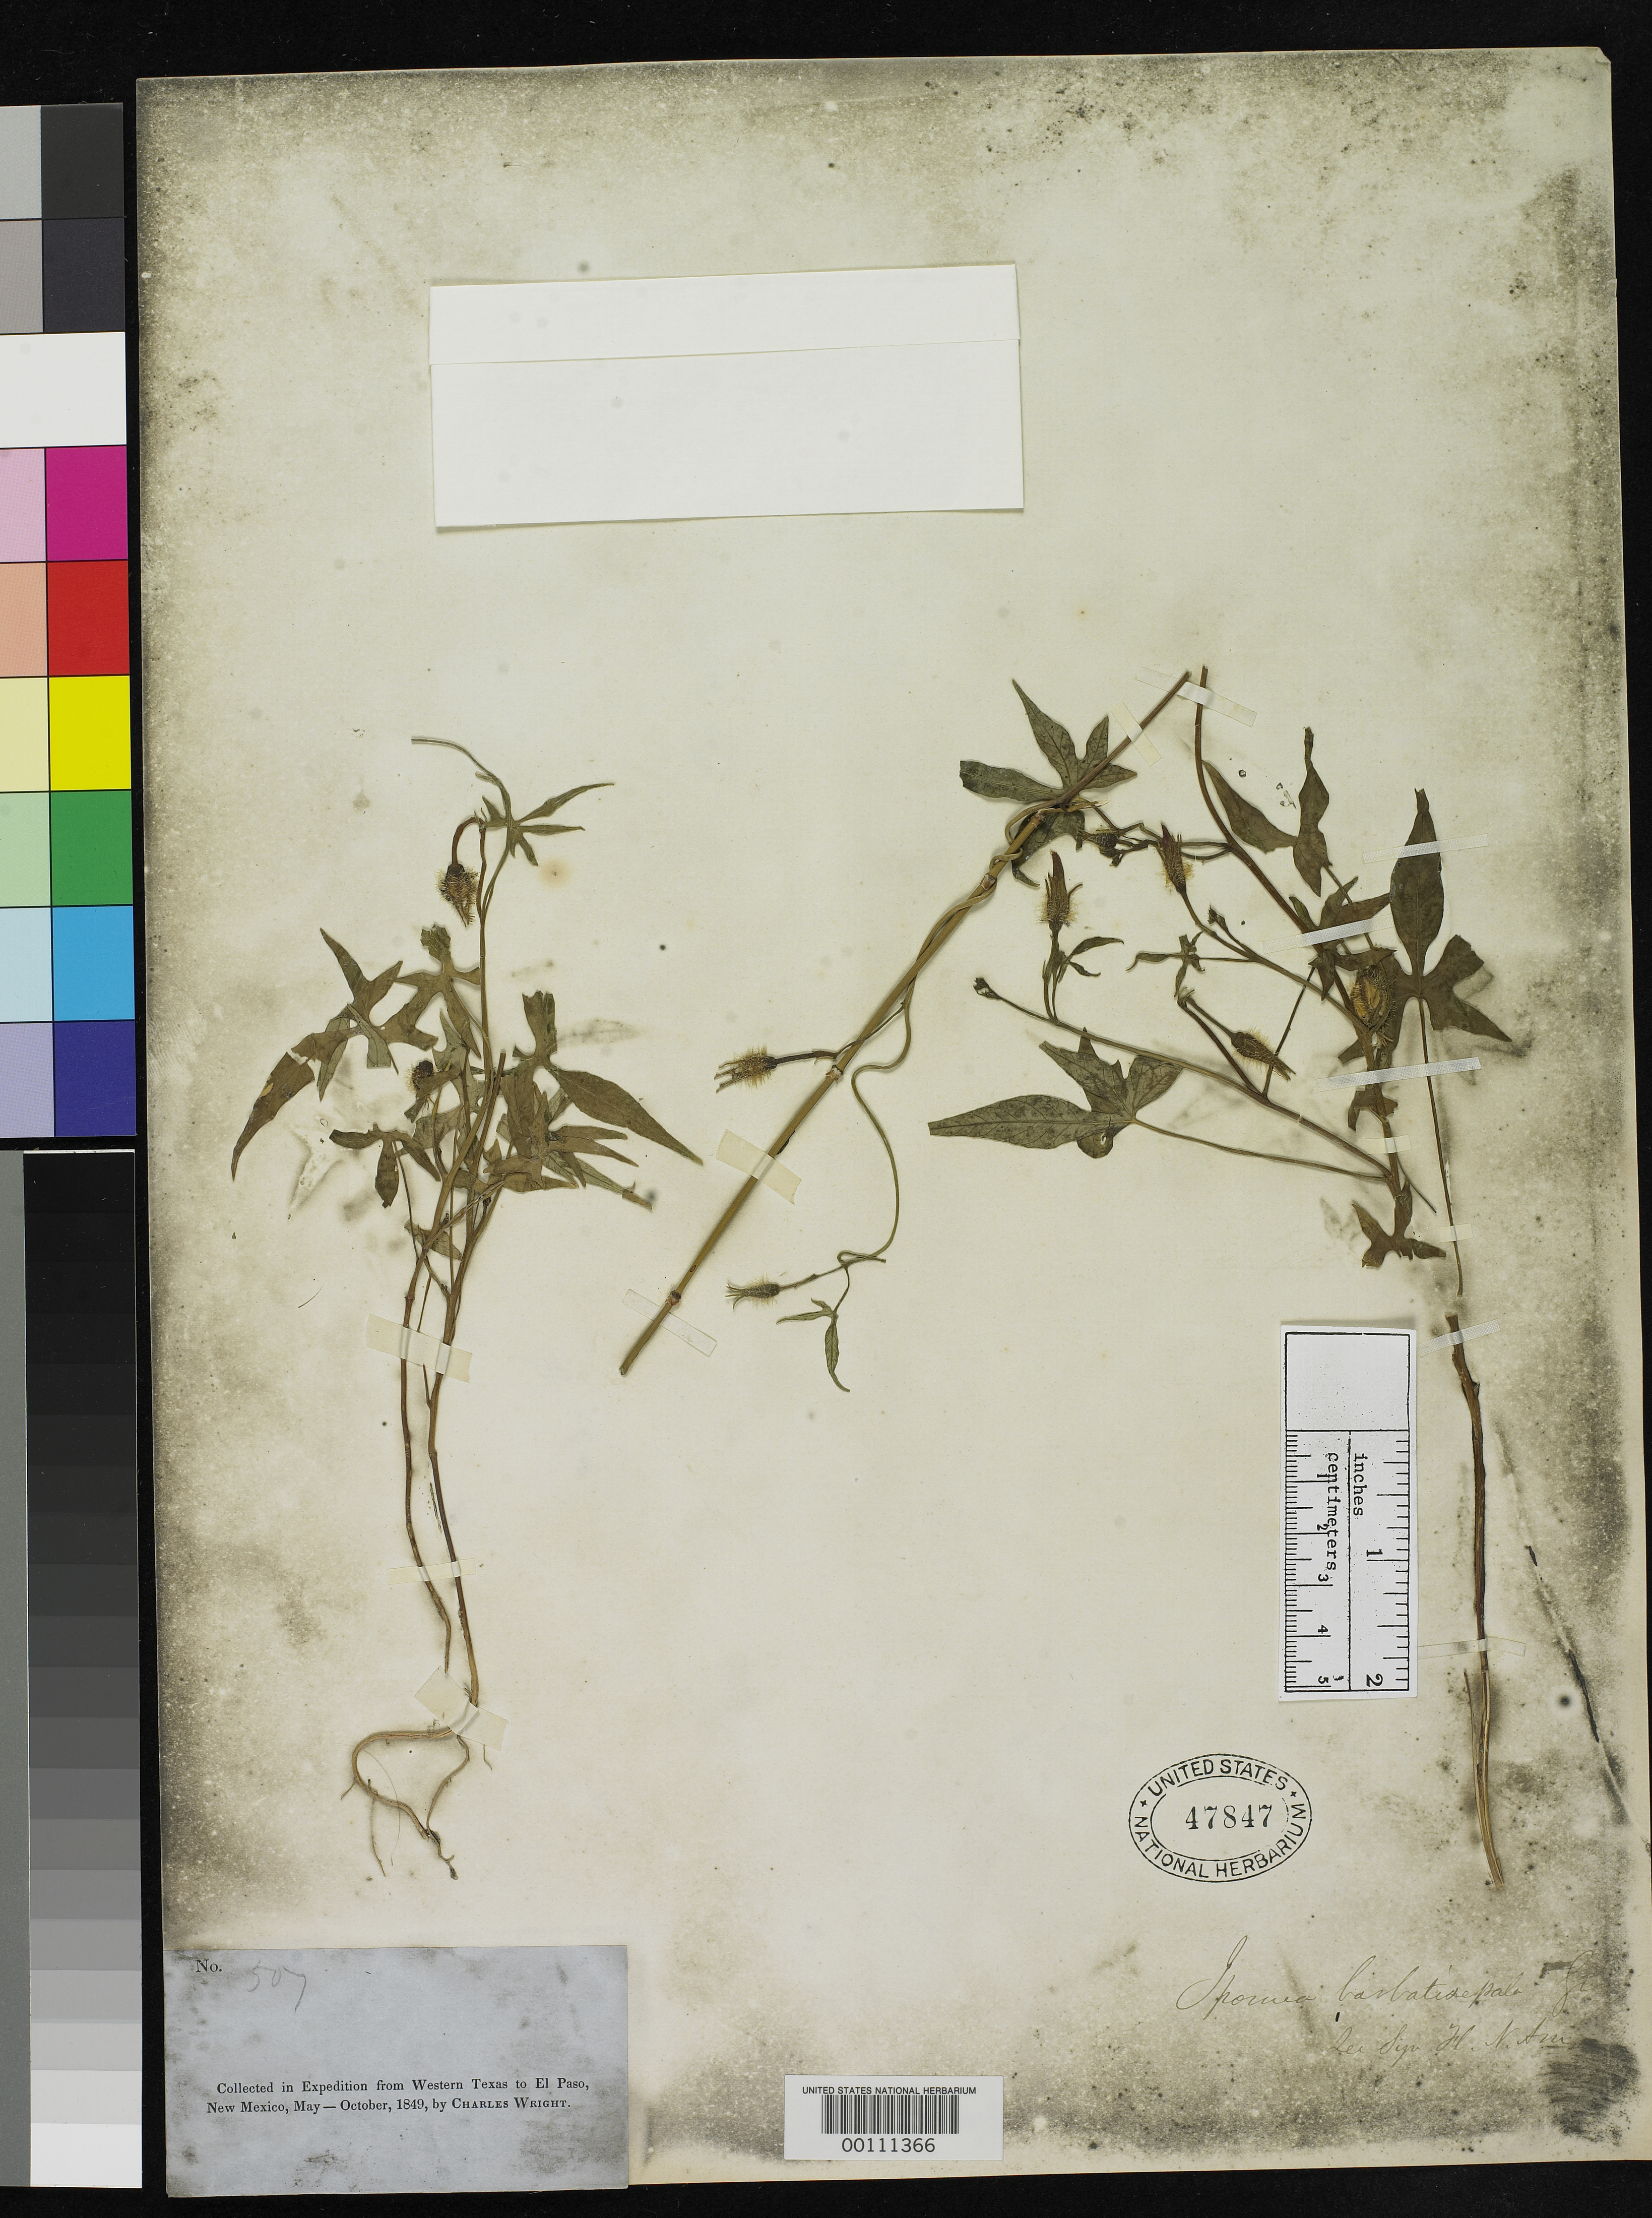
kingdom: Plantae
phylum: Tracheophyta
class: Magnoliopsida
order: Solanales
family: Convolvulaceae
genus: Ipomoea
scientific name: Ipomoea barbatisepala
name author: A. Gray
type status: Type Collection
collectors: C. Wright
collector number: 507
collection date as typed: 1849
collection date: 1849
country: United States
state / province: Texas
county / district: El Paso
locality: Near El Paso.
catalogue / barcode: US 47847